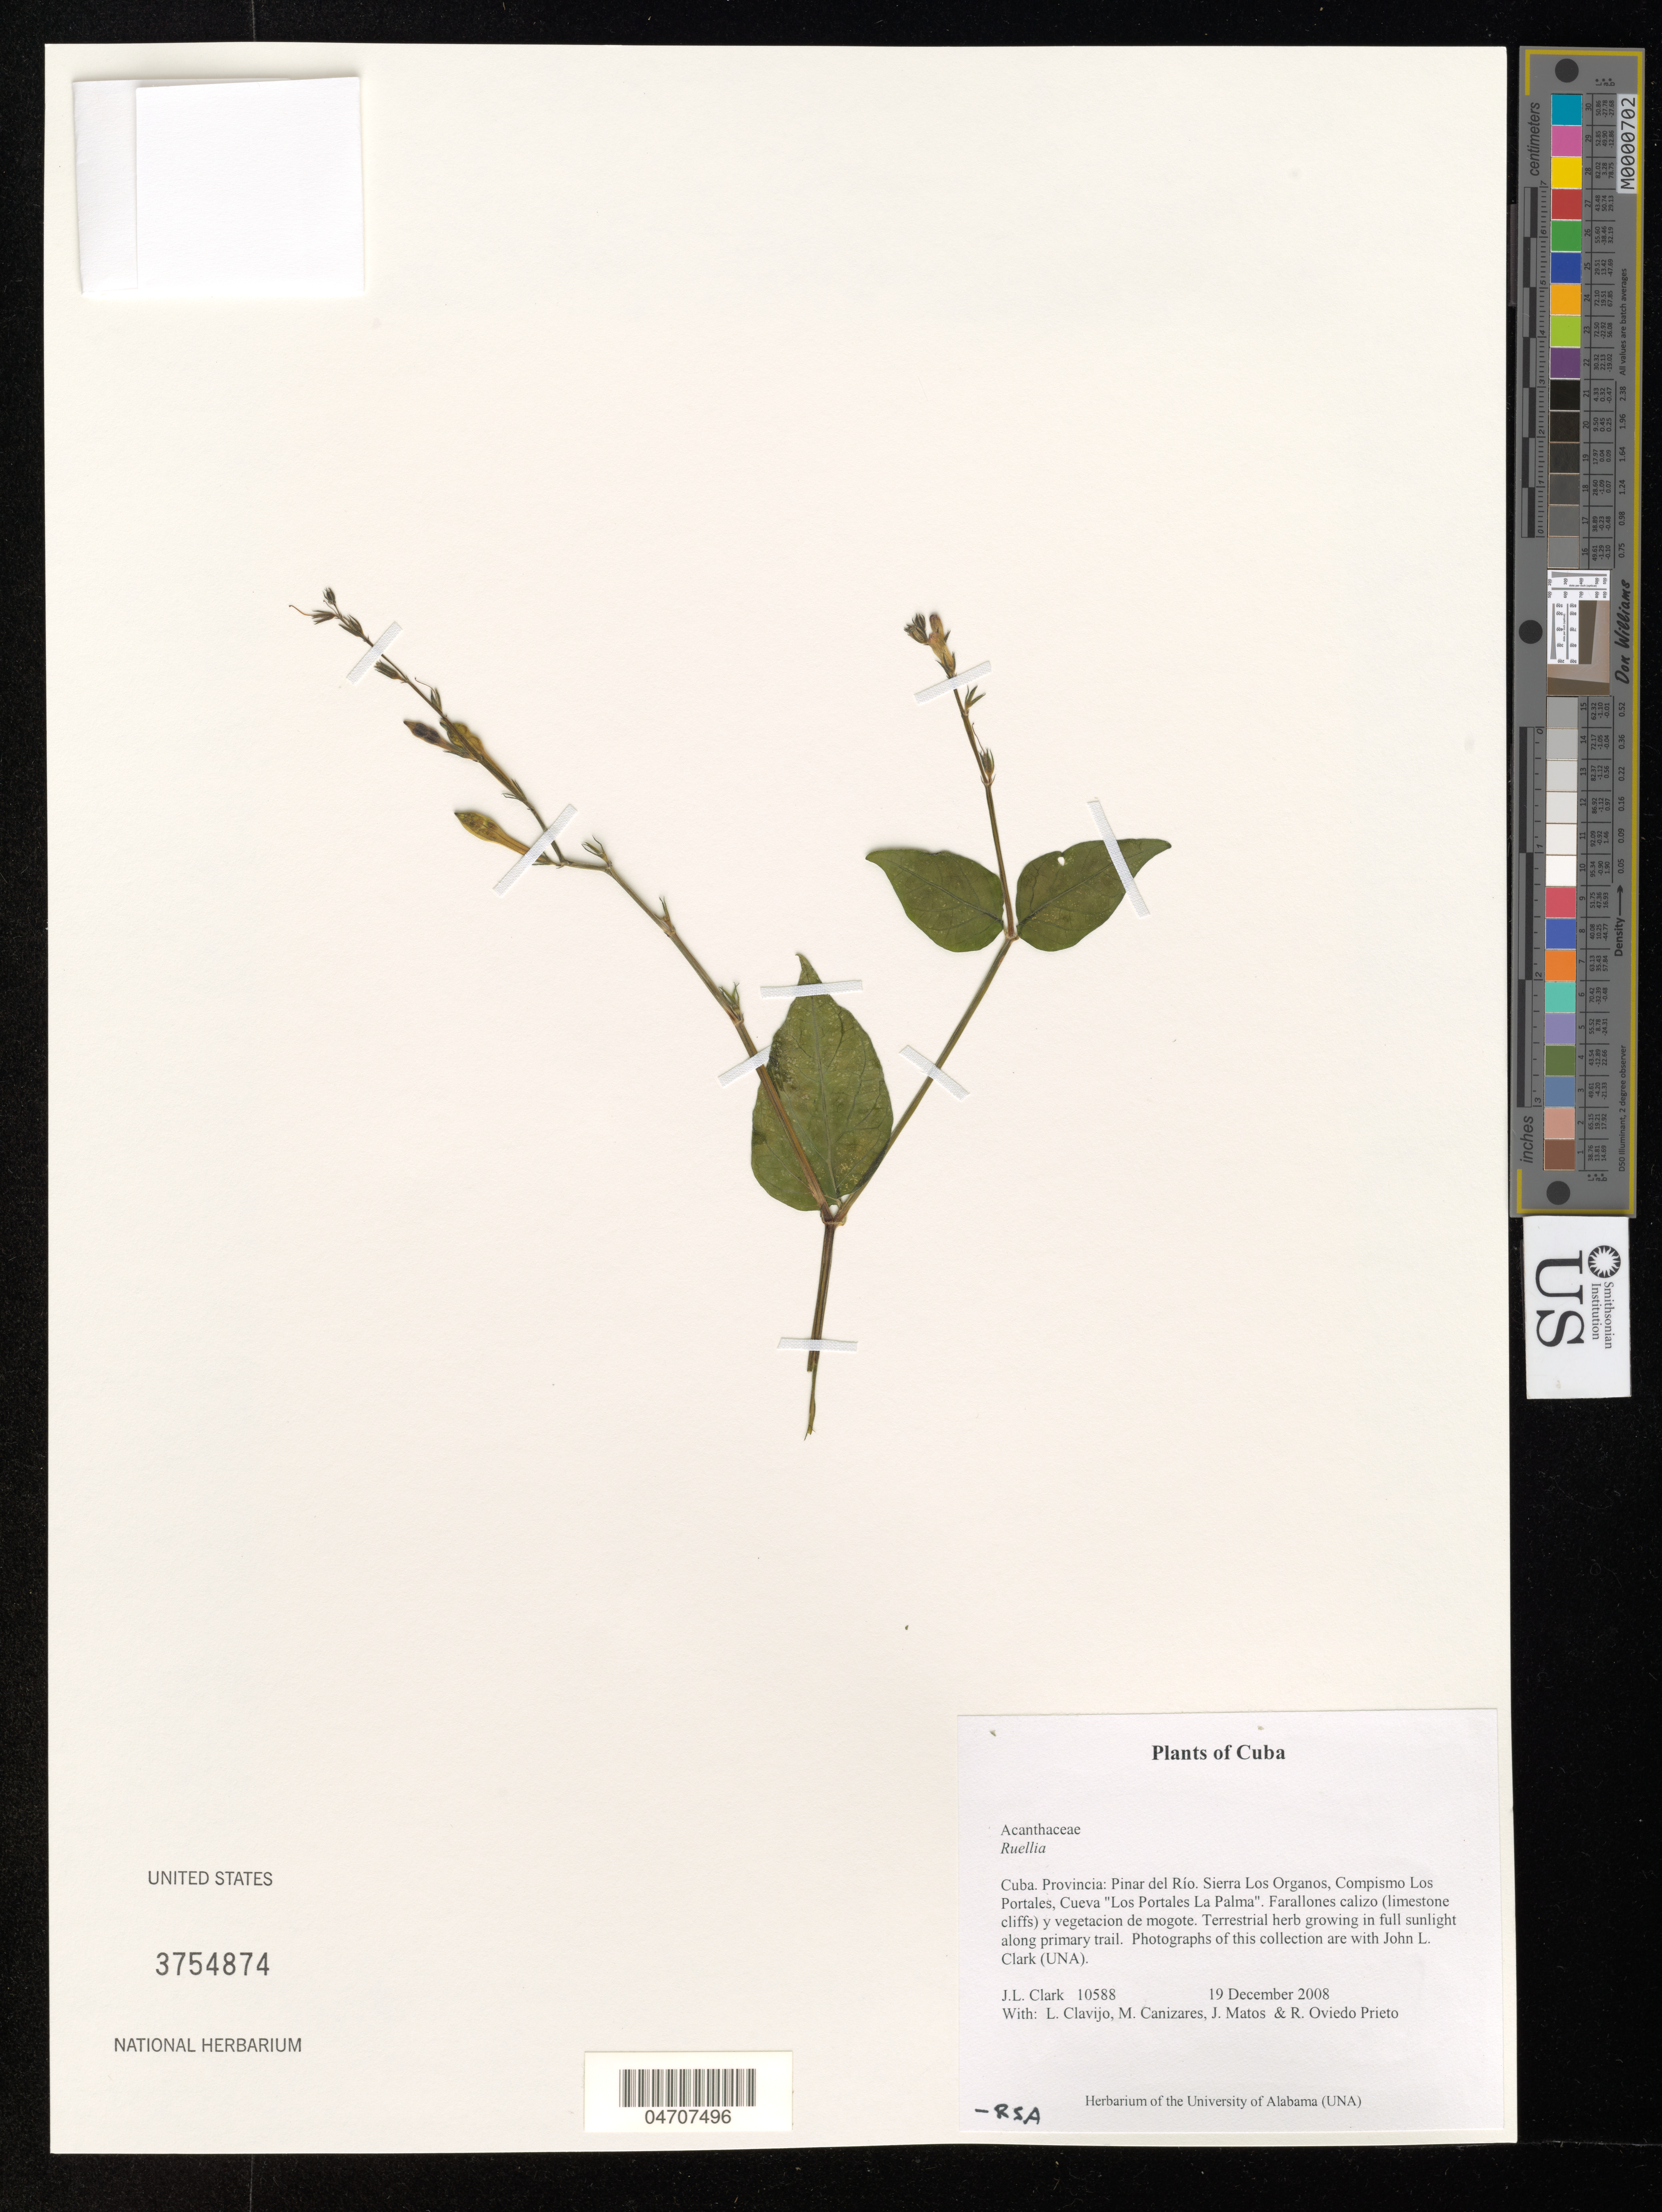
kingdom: Plantae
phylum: Tracheophyta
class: Magnoliopsida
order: Lamiales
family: Acanthaceae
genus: Ruellia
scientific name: Ruellia sp.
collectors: J. L. Clark, L. Clavijo, M. Canizares & J. Matos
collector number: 10588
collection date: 2008-12-19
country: Cuba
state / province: Pinar del Río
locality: Sierra Los Organos, Compismo Los Portales, Cueva "Los Portales La Palma".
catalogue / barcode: US 3754874